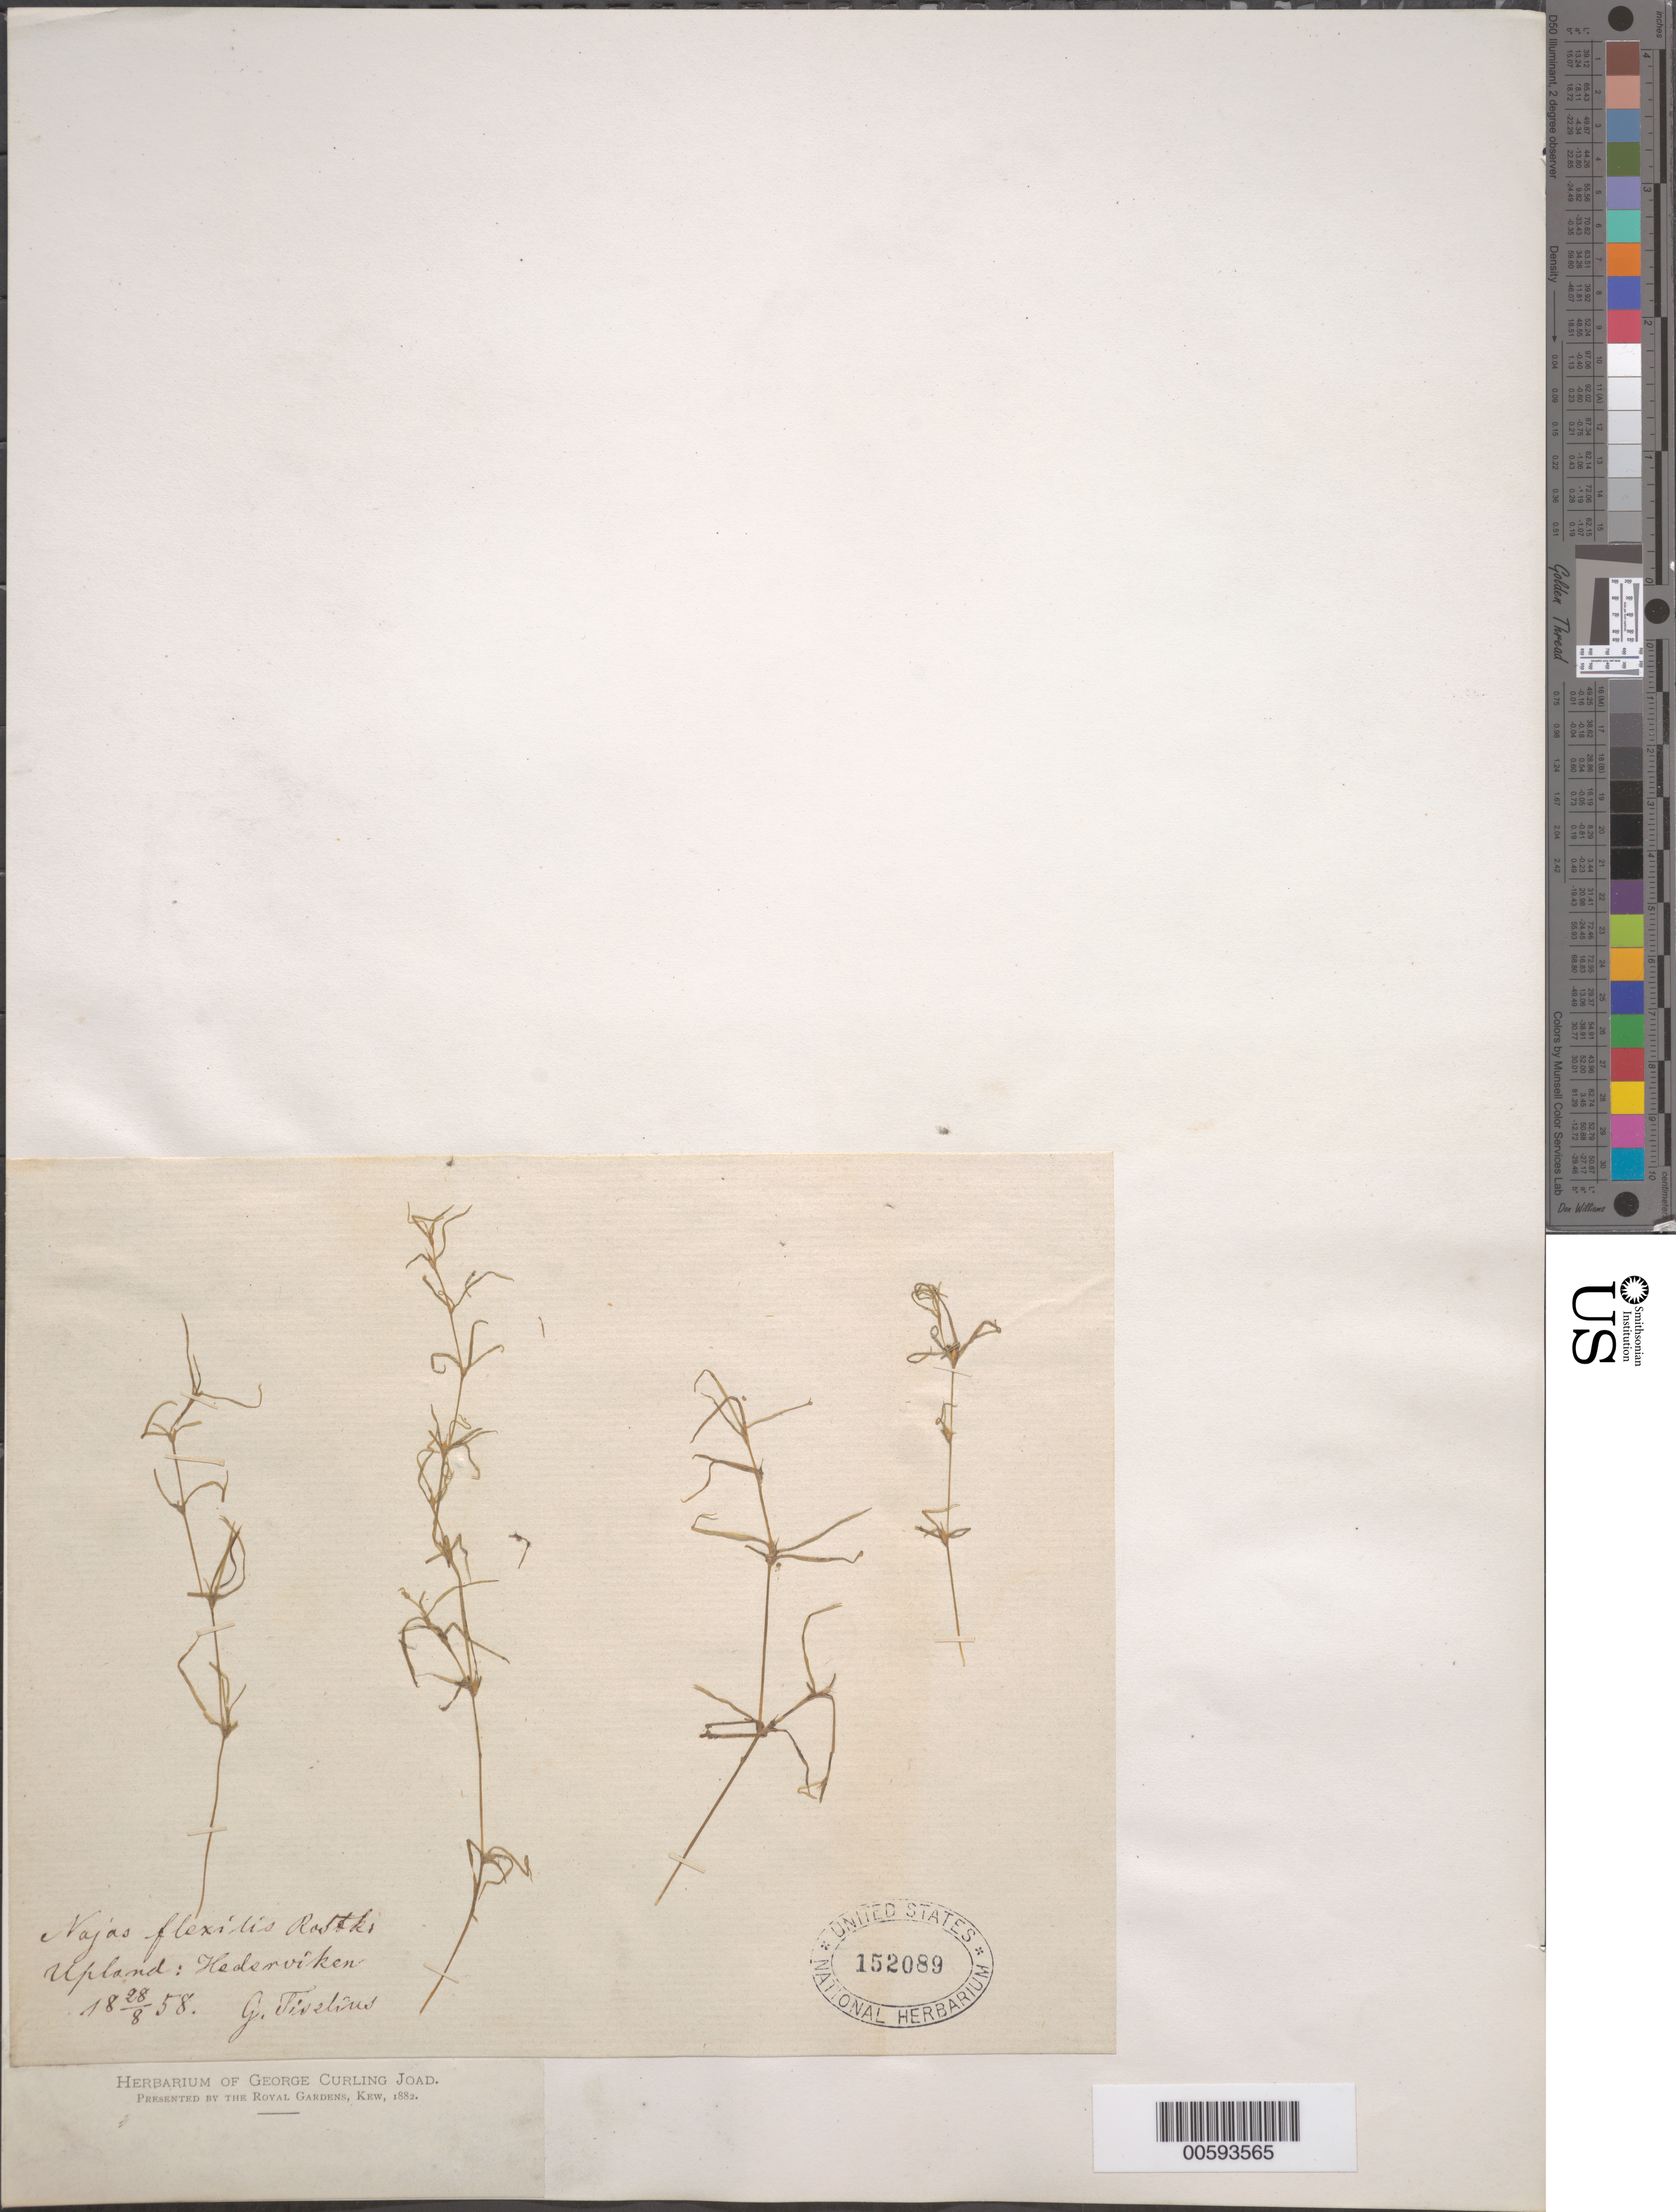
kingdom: Plantae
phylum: Tracheophyta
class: Liliopsida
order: Alismatales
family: Hydrocharitaceae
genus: Najas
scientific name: Najas flexilis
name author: (Willd.) Rostk. & Schmidt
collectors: G. Tiselinsl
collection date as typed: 28 Aug 1958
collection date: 1958-08-28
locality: Hedsrviken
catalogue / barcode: US 152089